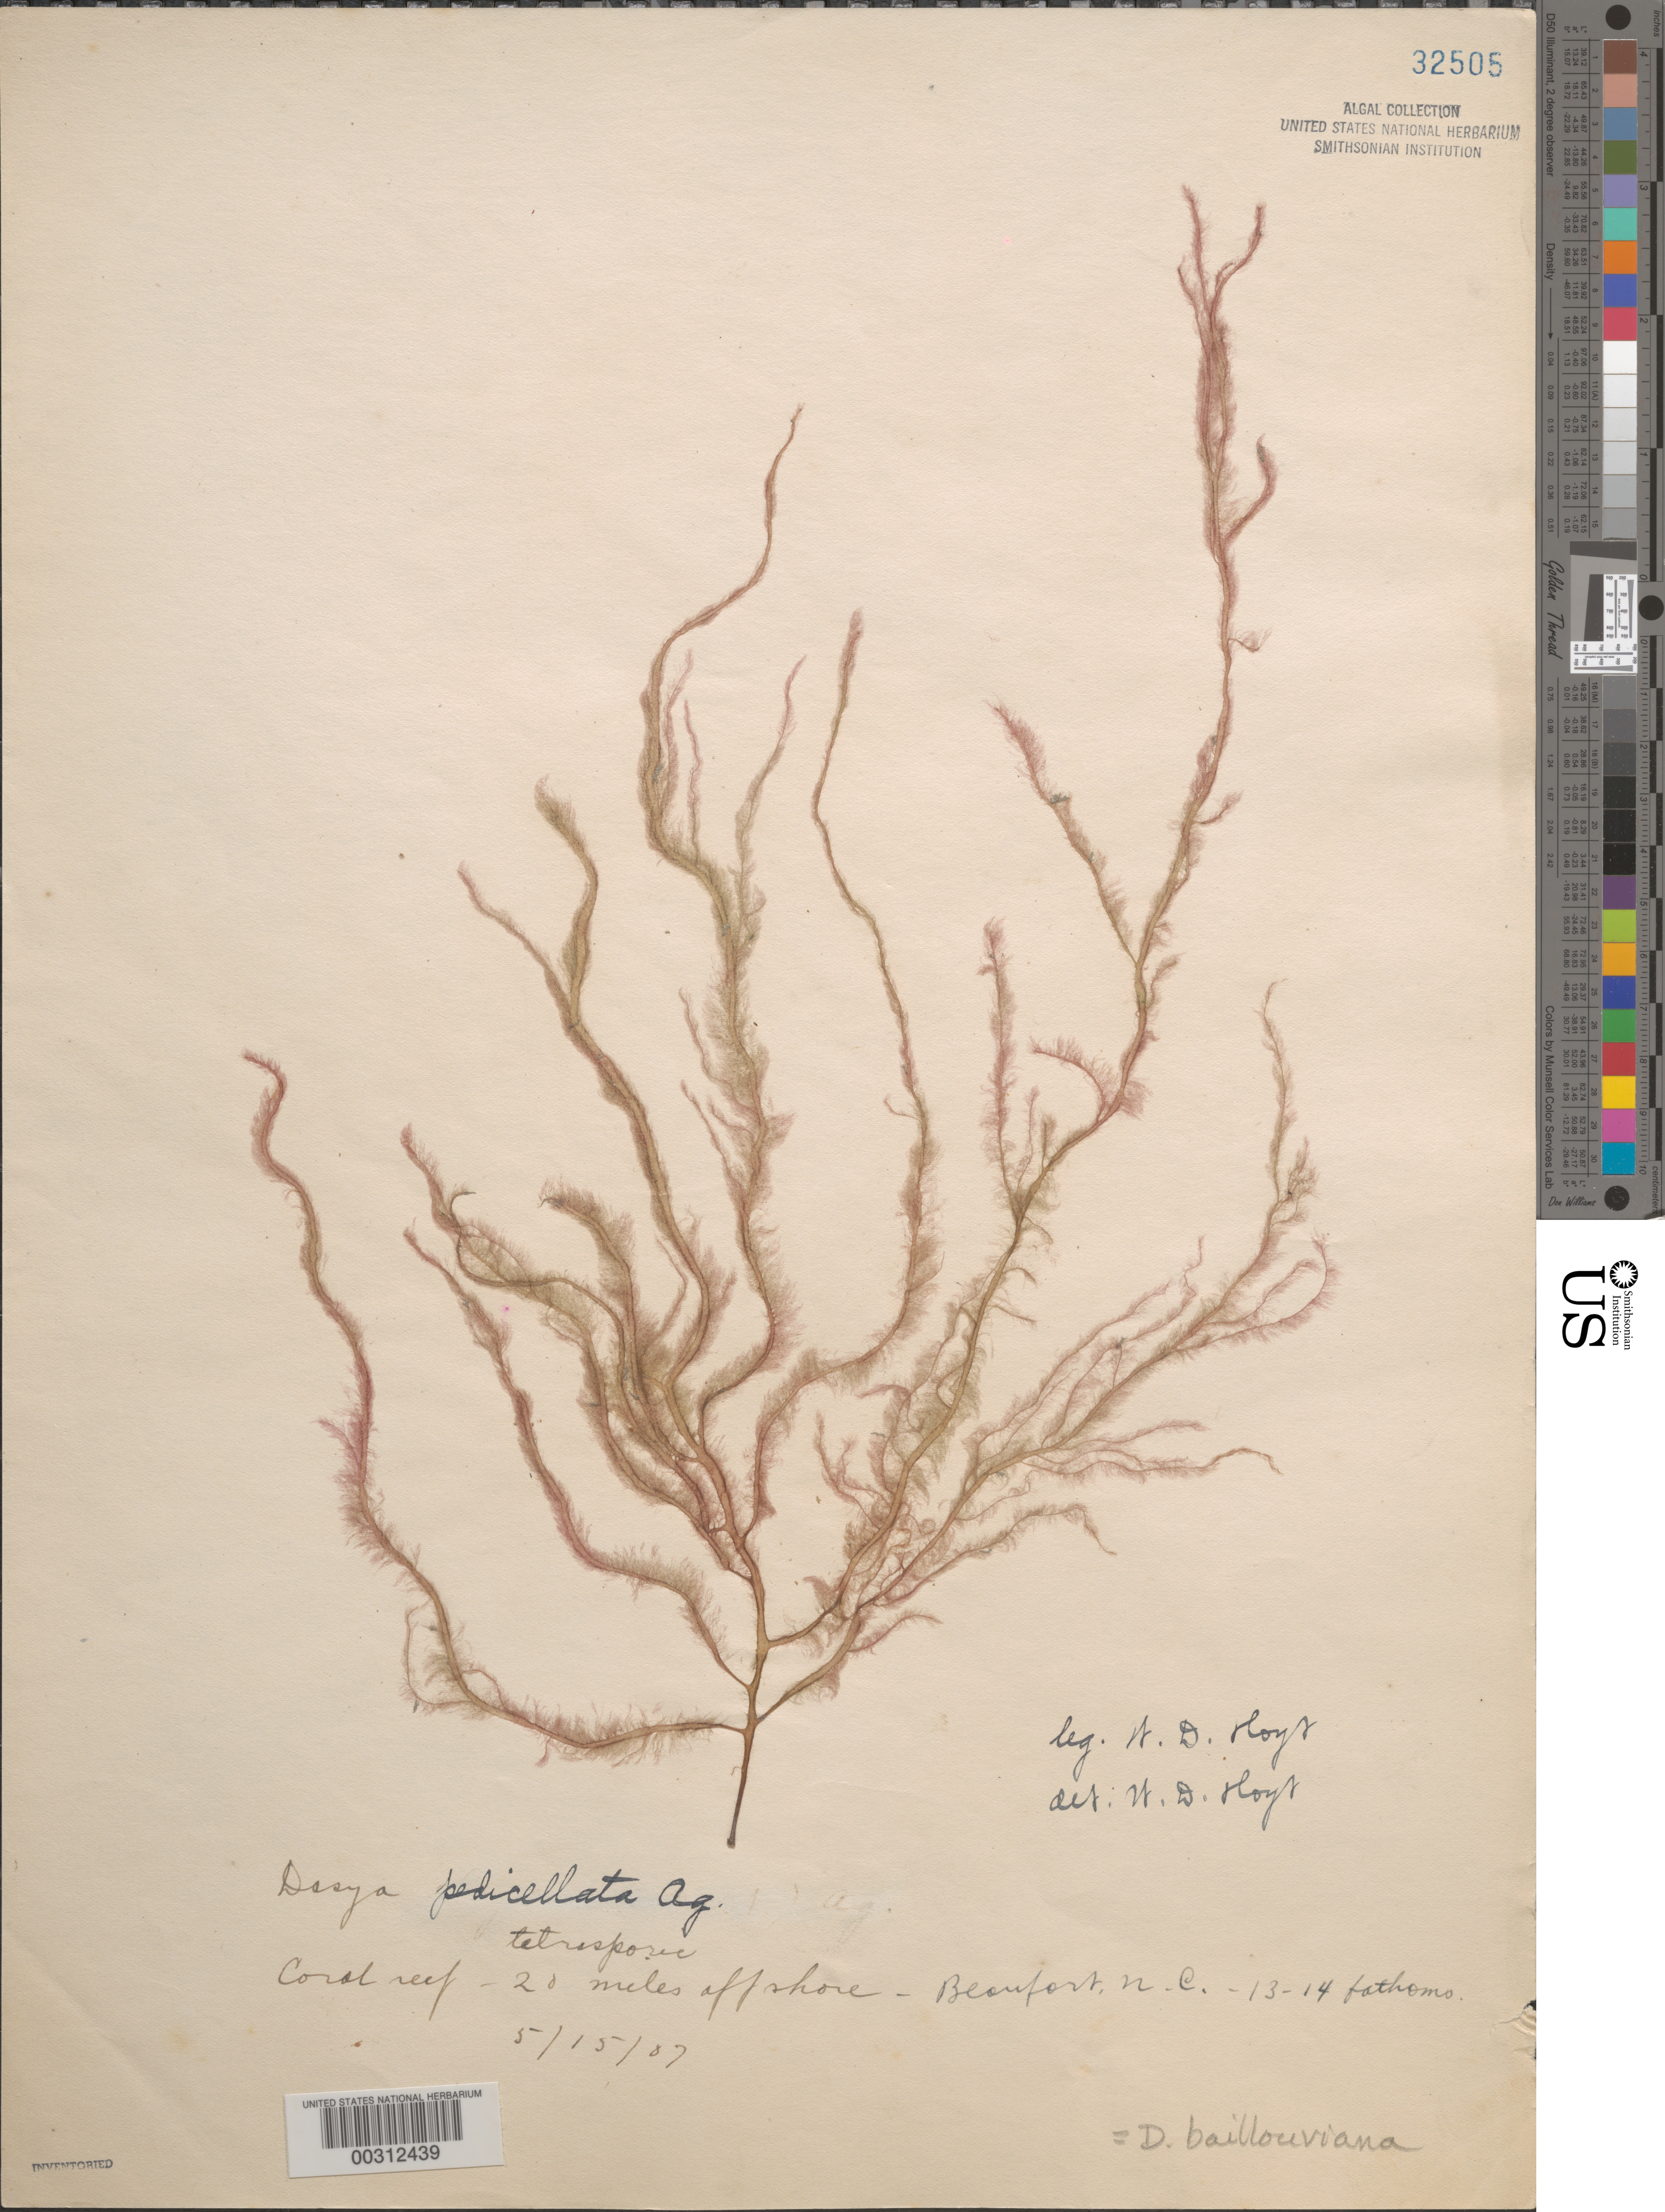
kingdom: Plantae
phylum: Rhodophyta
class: Florideophyceae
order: Ceramiales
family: Dasyaceae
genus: Dasya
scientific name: Dasya pedicellata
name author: (C. Agardh) C. Agardh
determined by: Algae name updating Project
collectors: W. D. Hoyt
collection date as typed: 15 May 1907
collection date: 1907-05-15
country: United States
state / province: North Carolina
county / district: Carteret County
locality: Coral reef 21 miles off beaufort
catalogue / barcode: US 32505